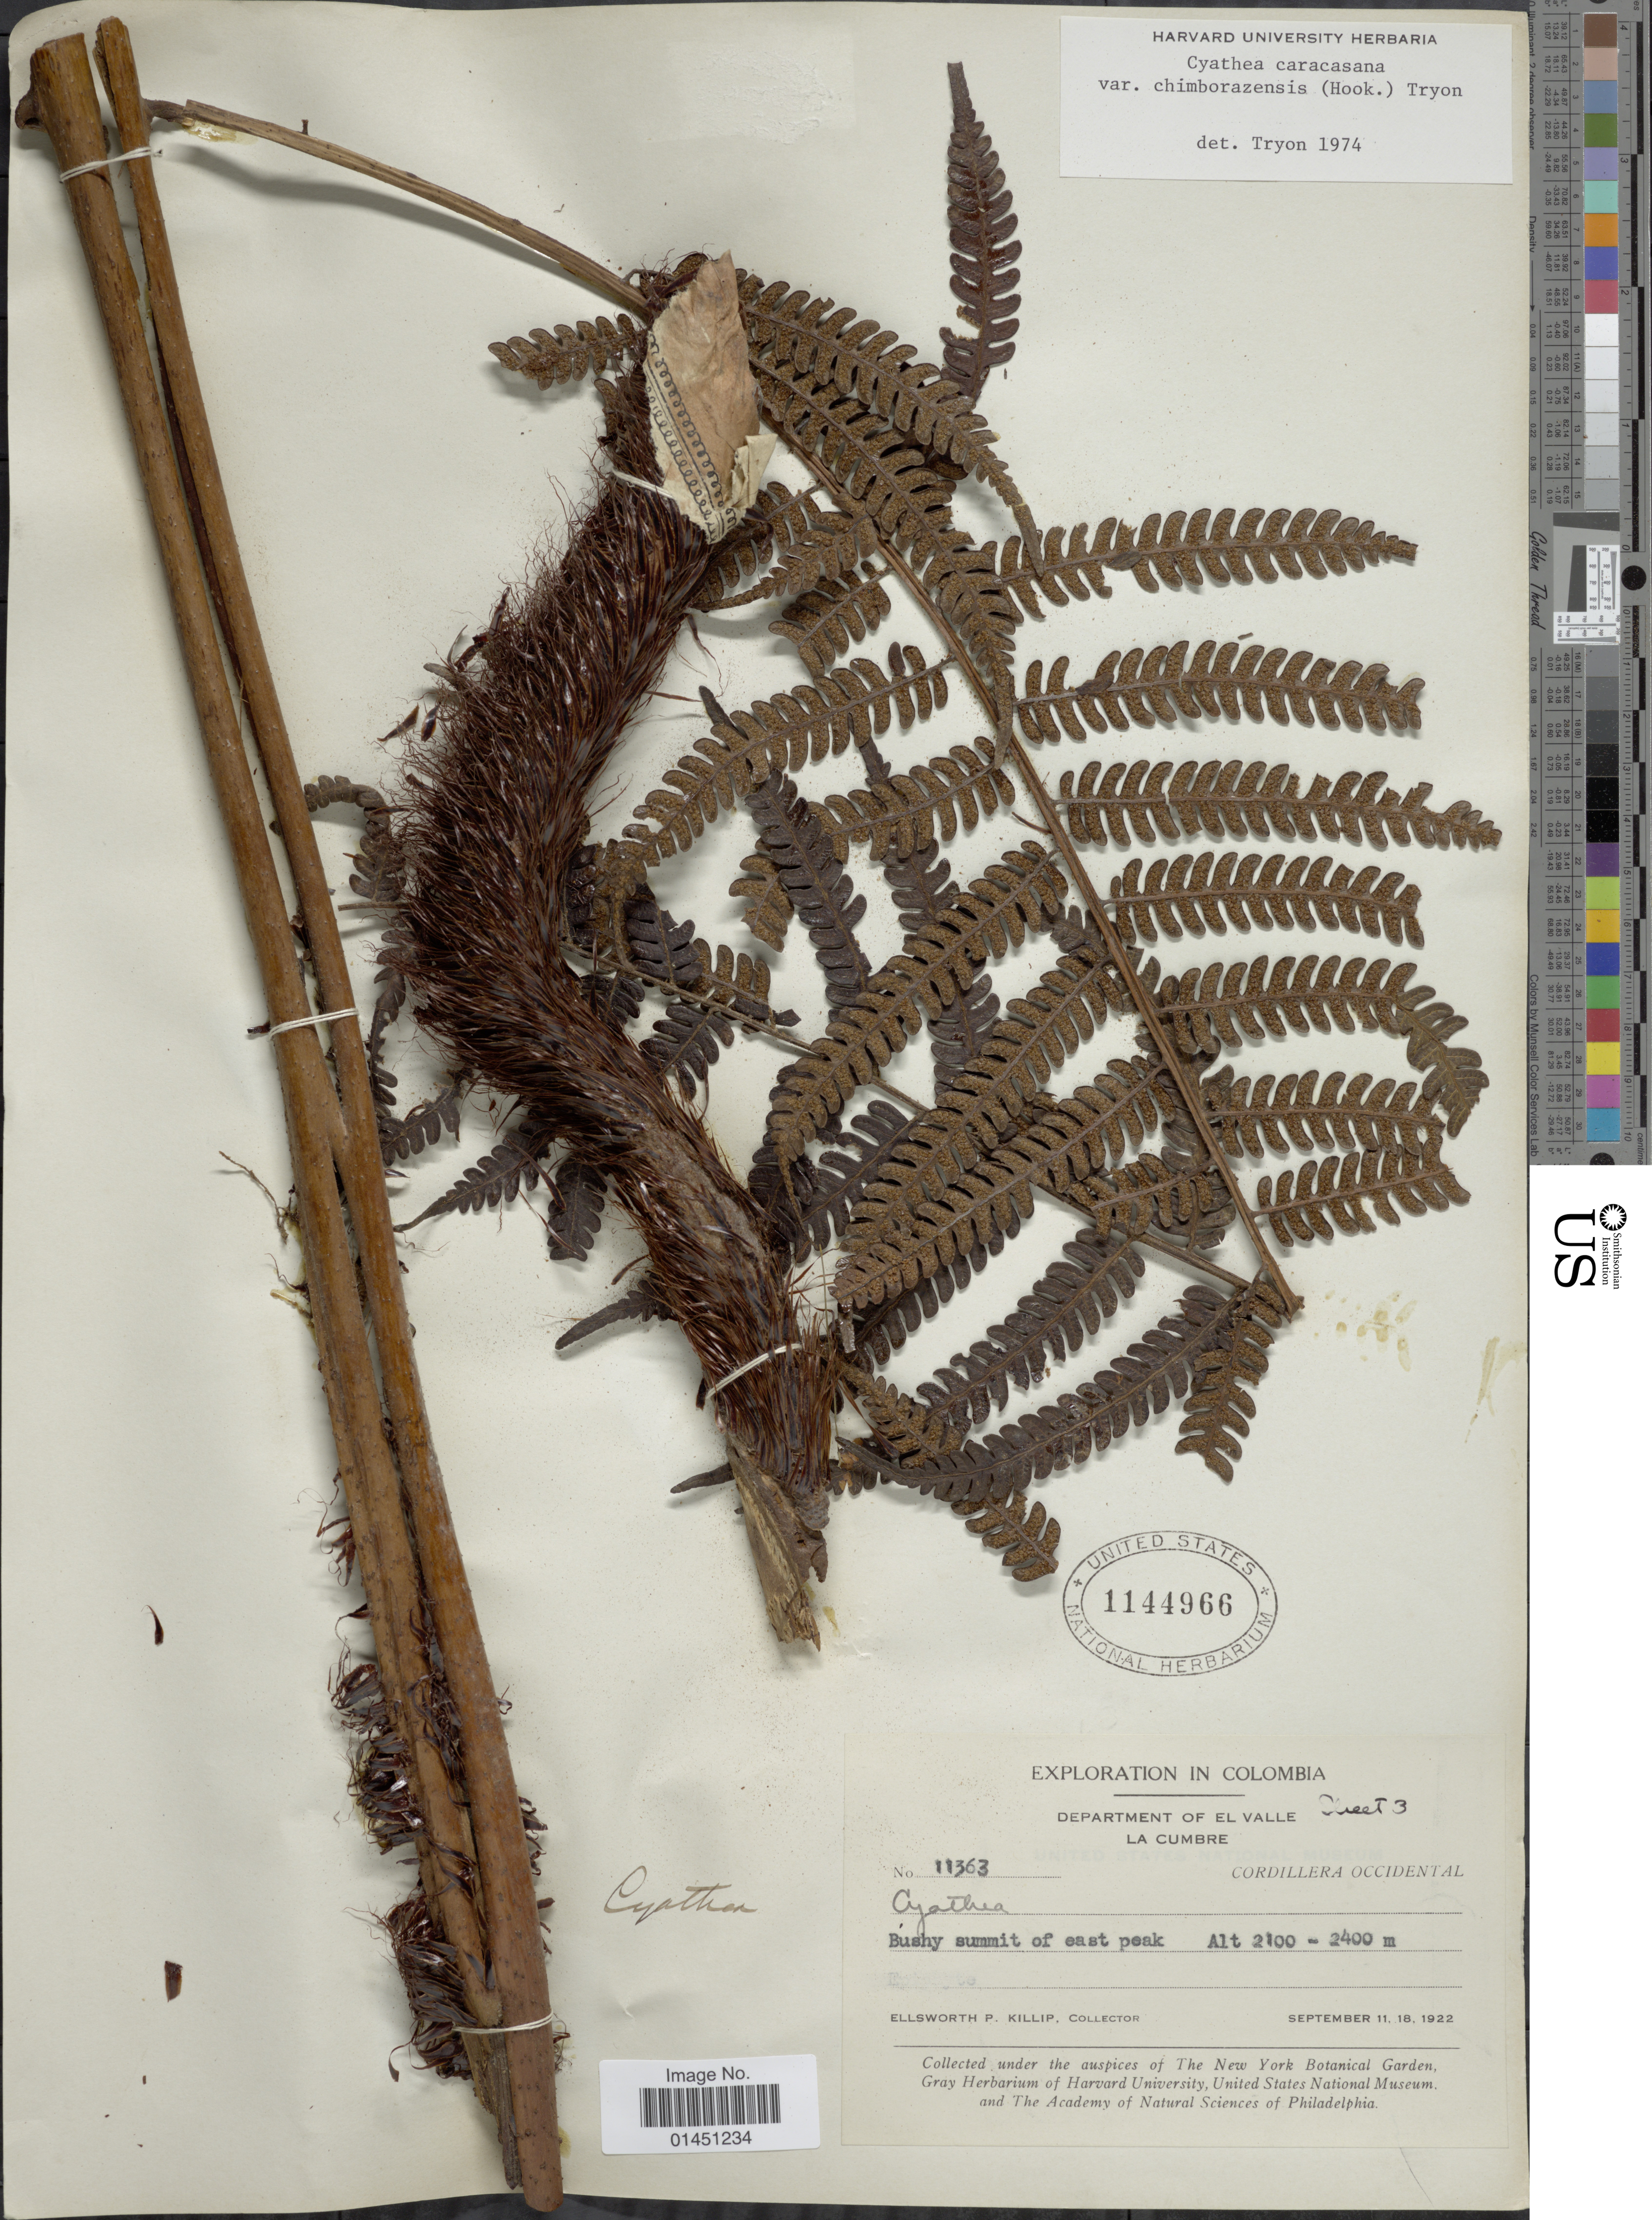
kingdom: Plantae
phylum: Tracheophyta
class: Polypodiopsida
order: Cyatheales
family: Cyatheaceae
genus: Cyathea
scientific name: Cyathea caracasana var. chimborazensis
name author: (Hook.) R.M. Tryon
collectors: E. P. Killip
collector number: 11363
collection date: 1922-09-11/1922-09-18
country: Colombia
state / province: Valle del Cauca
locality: Department of Valle, La Cumbre, Cordillera Occidental,Bushy summit of east peak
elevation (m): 2100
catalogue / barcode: US 1144966